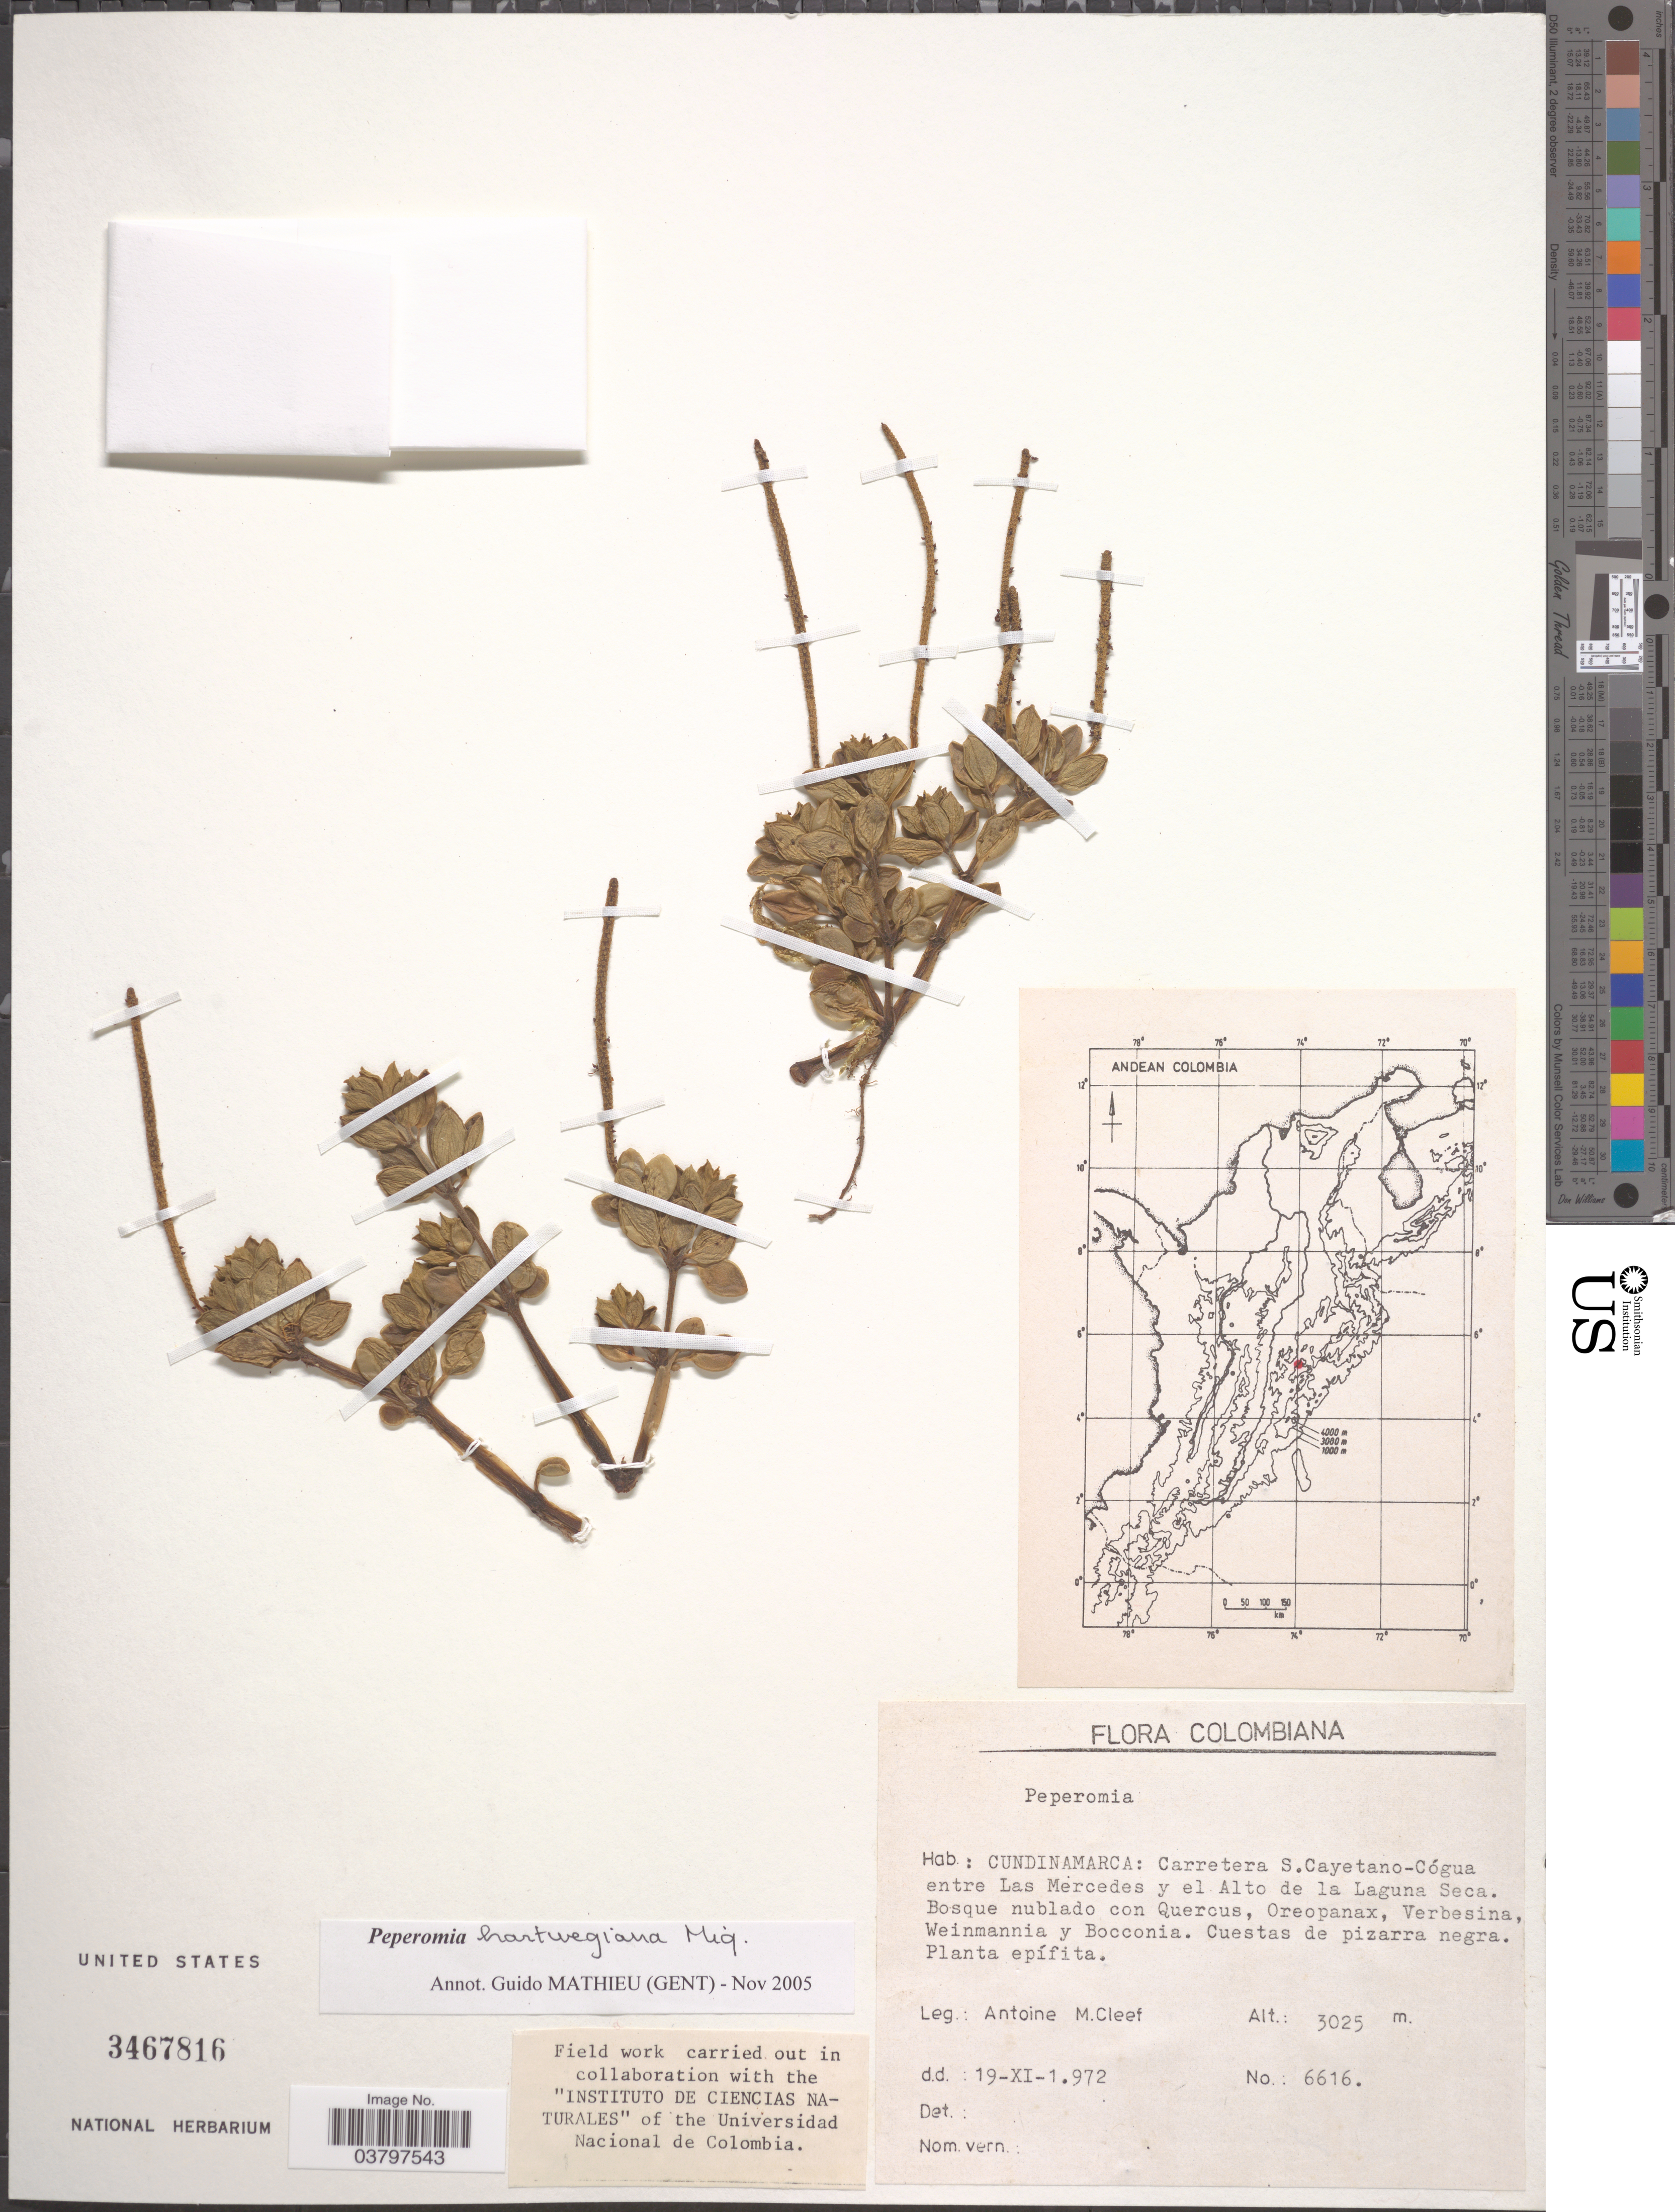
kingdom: Plantae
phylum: Tracheophyta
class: Magnoliopsida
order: Piperales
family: Piperaceae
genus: Peperomia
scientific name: Peperomia hartwegiana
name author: Miq.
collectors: A. M. Cleef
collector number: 6616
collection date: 1972-11-19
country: Colombia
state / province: Cundinamarca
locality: Carretera S.Cayetano-Cógua entre Las Mercedes y el Alto de la Laguna Seca.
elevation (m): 3025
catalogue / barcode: US 3467816